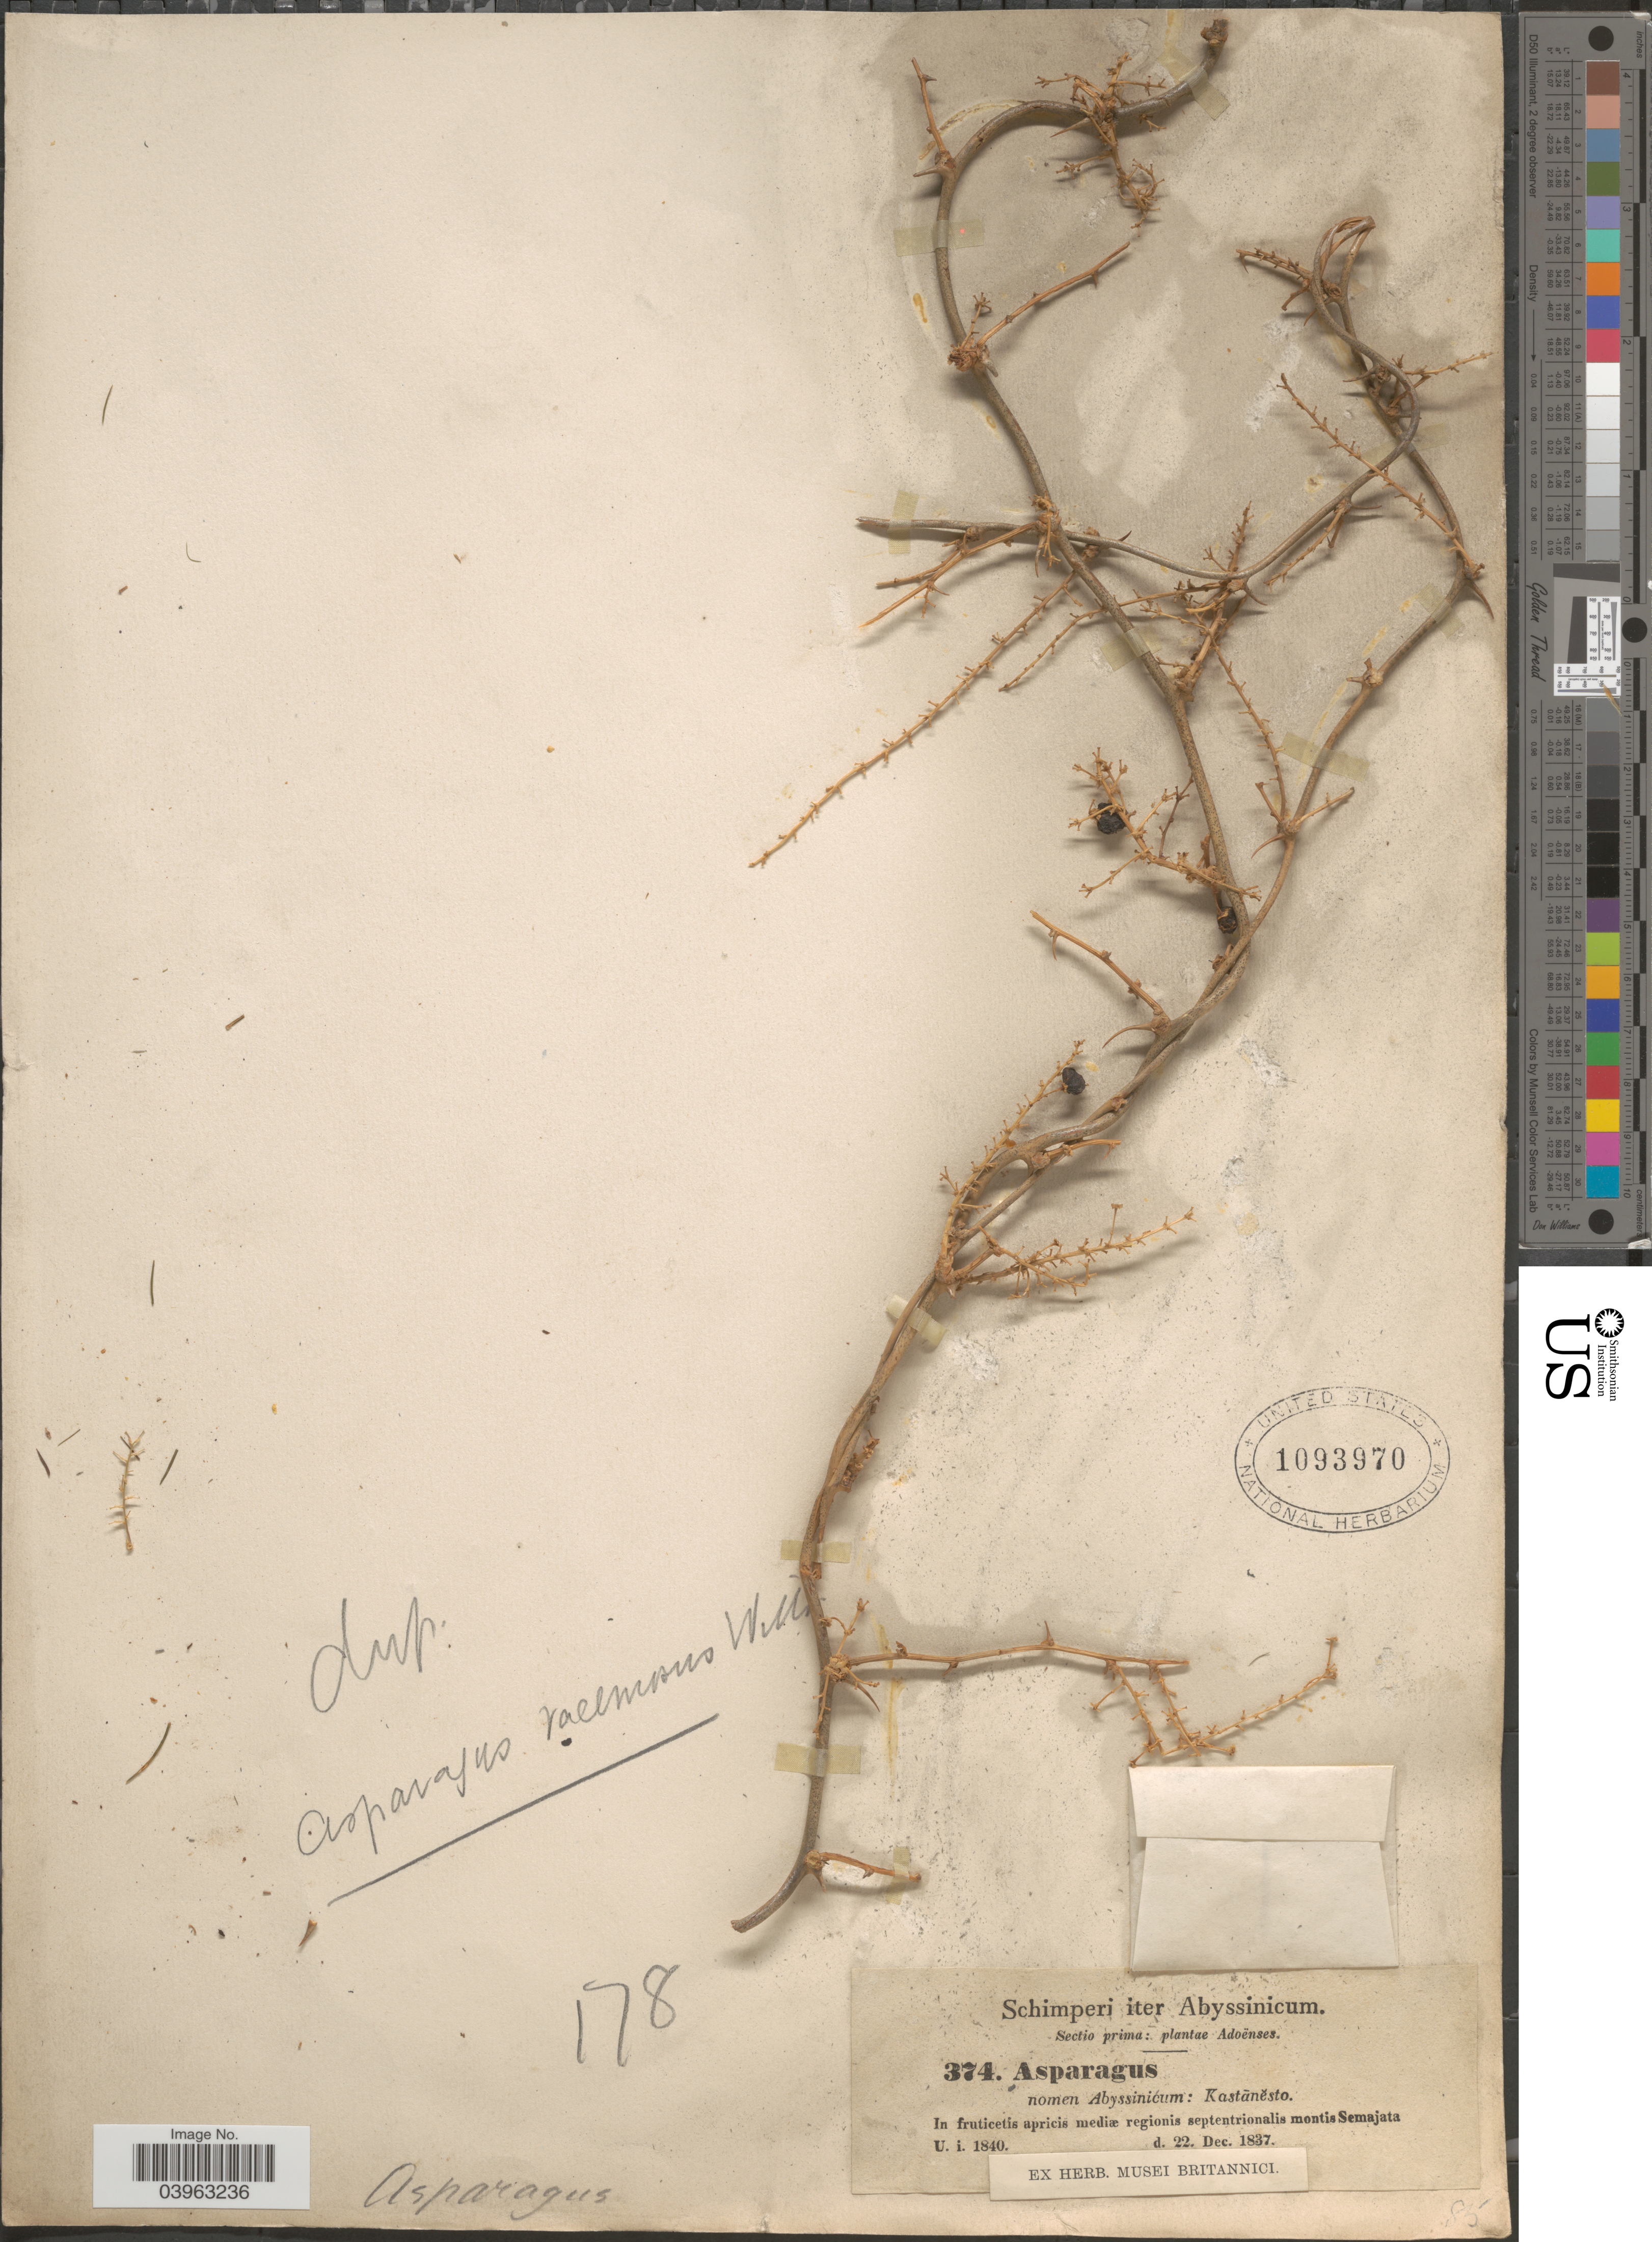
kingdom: Plantae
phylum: Tracheophyta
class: Liliopsida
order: Asparagales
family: Asparagaceae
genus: Asparagus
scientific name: Asparagus racemosus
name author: Willd.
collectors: -. Schimper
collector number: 374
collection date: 1837-12-22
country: Ethiopia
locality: Iter Abyssinicum. Sectio prima: Adoenses [unsure placement] In fruticetis apricis mediae regionis septentrionalis montis Semajata.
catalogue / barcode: US 1093970